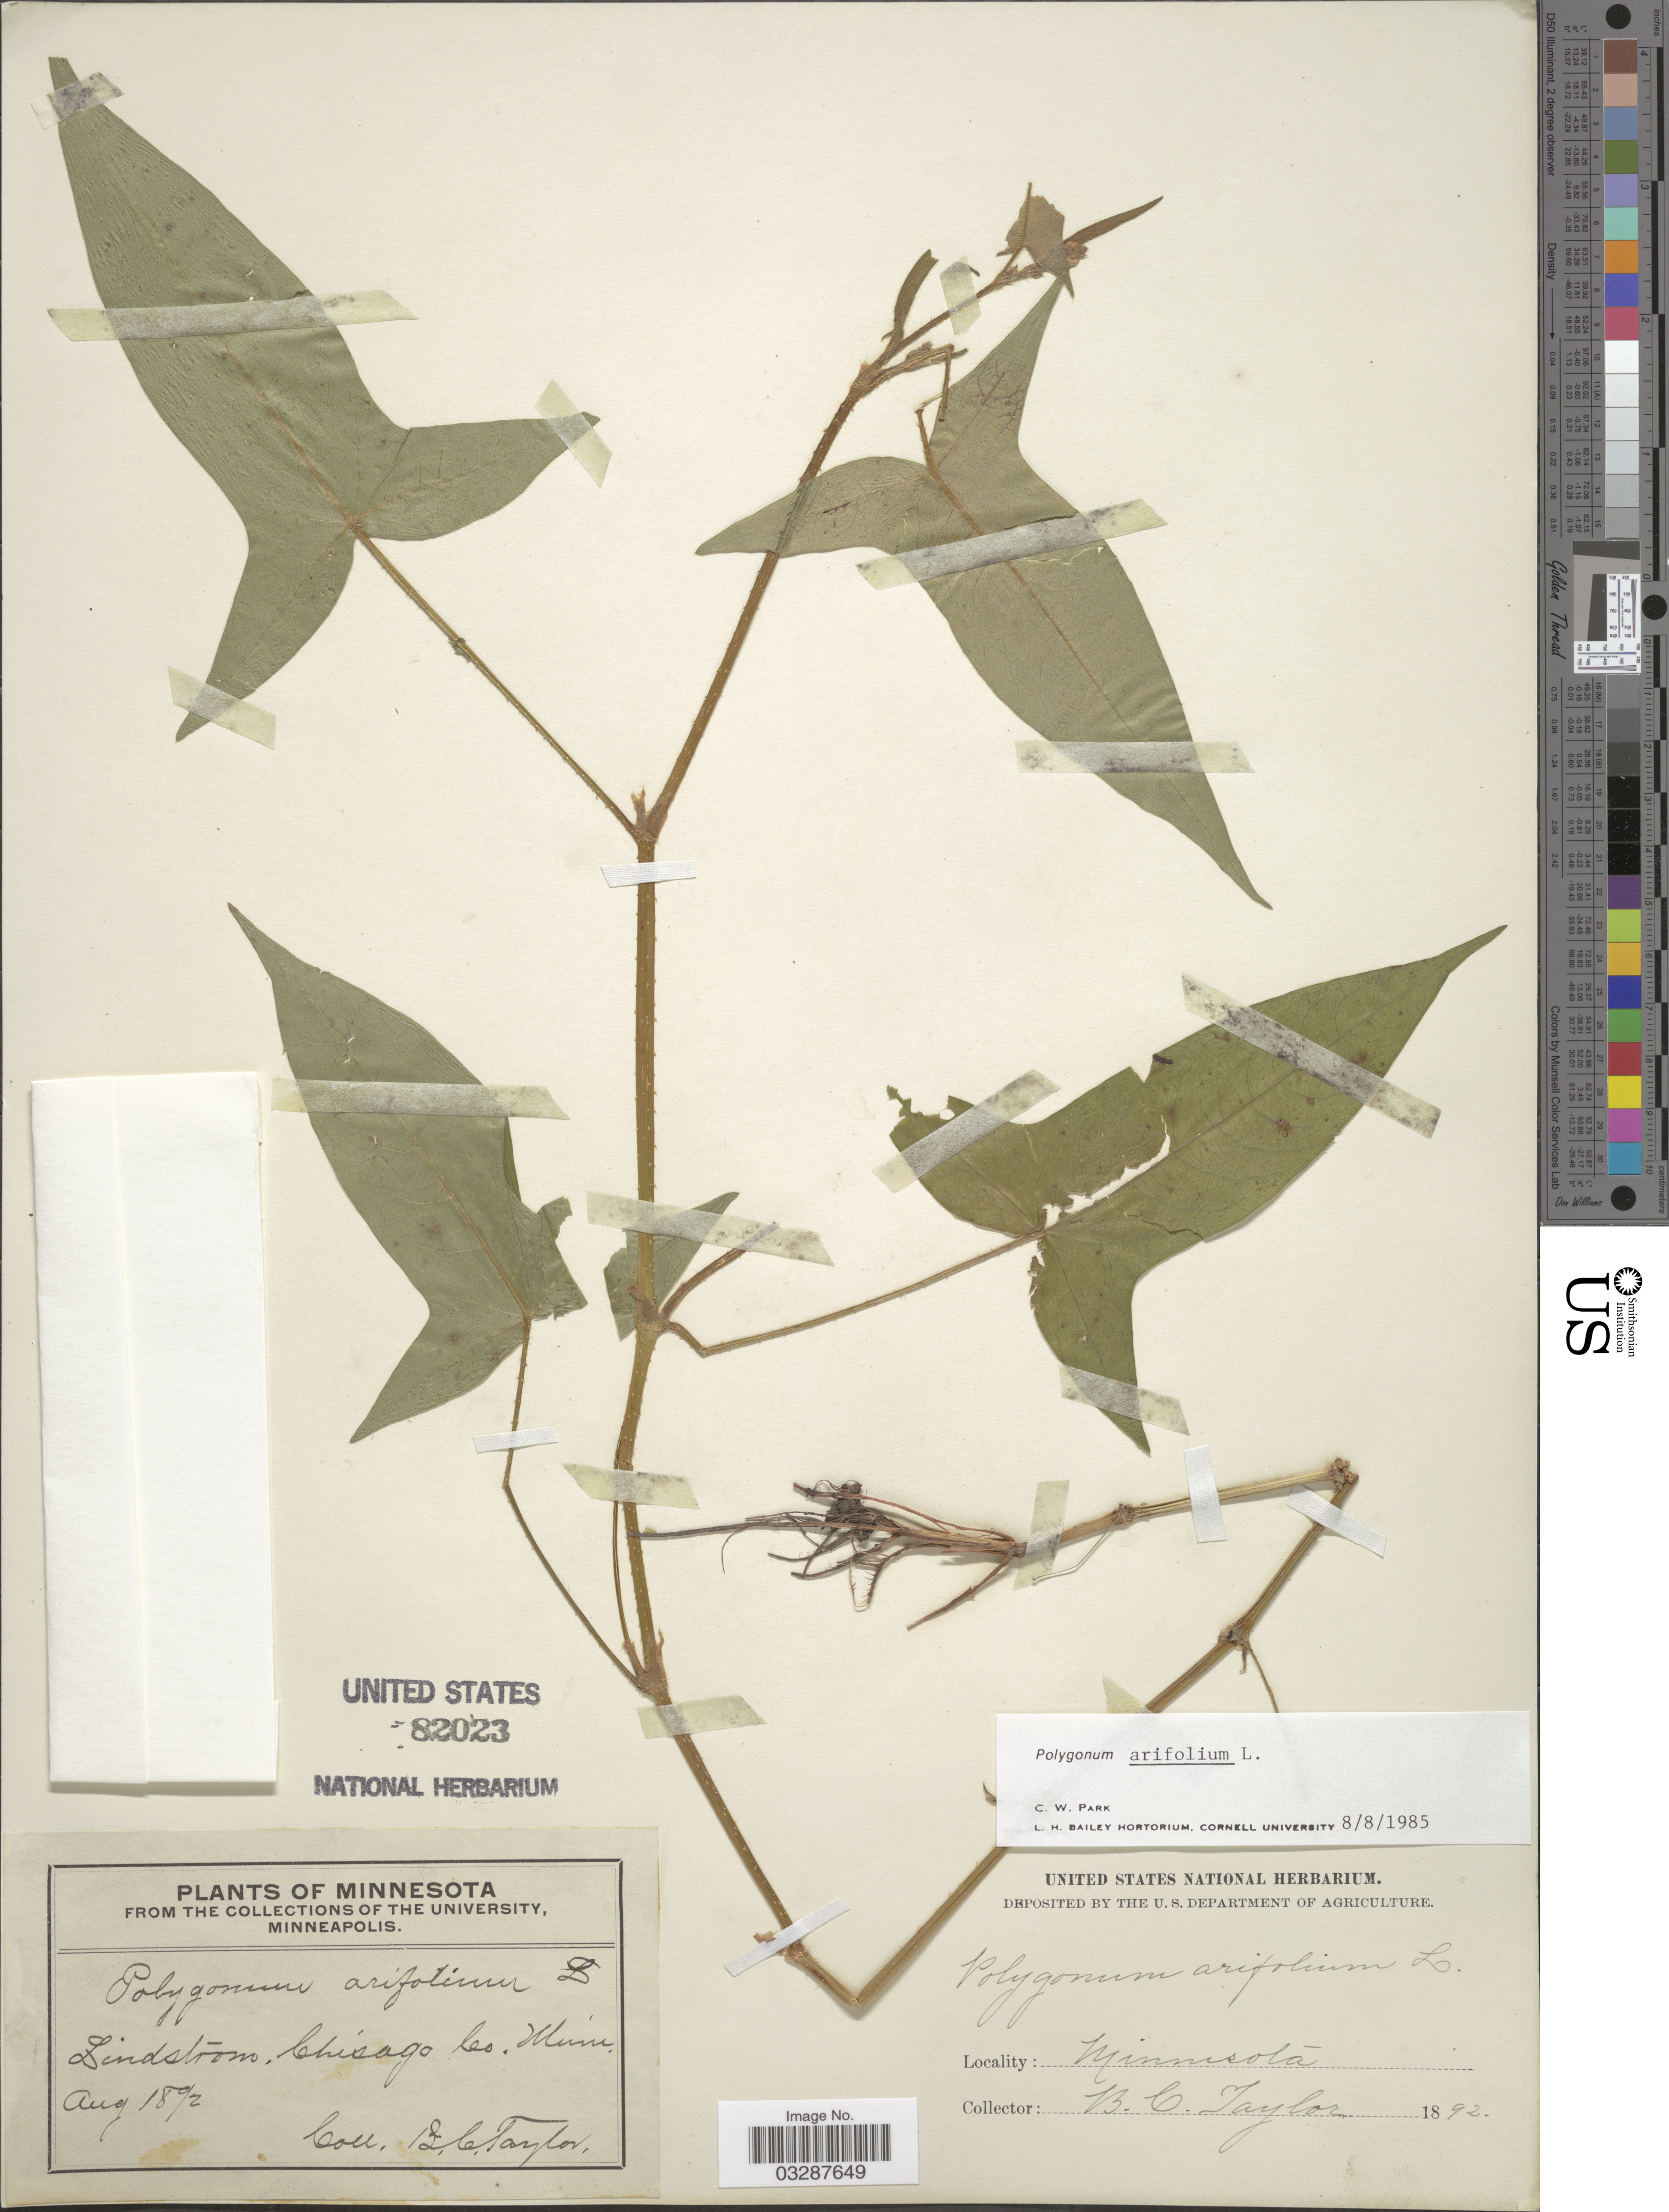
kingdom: Plantae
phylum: Tracheophyta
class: Magnoliopsida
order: Caryophyllales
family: Polygonaceae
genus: Persicaria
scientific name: Persicaria arifolia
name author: (L.) Haraldson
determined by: Atha, D. E.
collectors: B. C. Taylor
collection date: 1892-08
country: United States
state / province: Minnesota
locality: Lindstrom, Chisago Co.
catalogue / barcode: US 82023